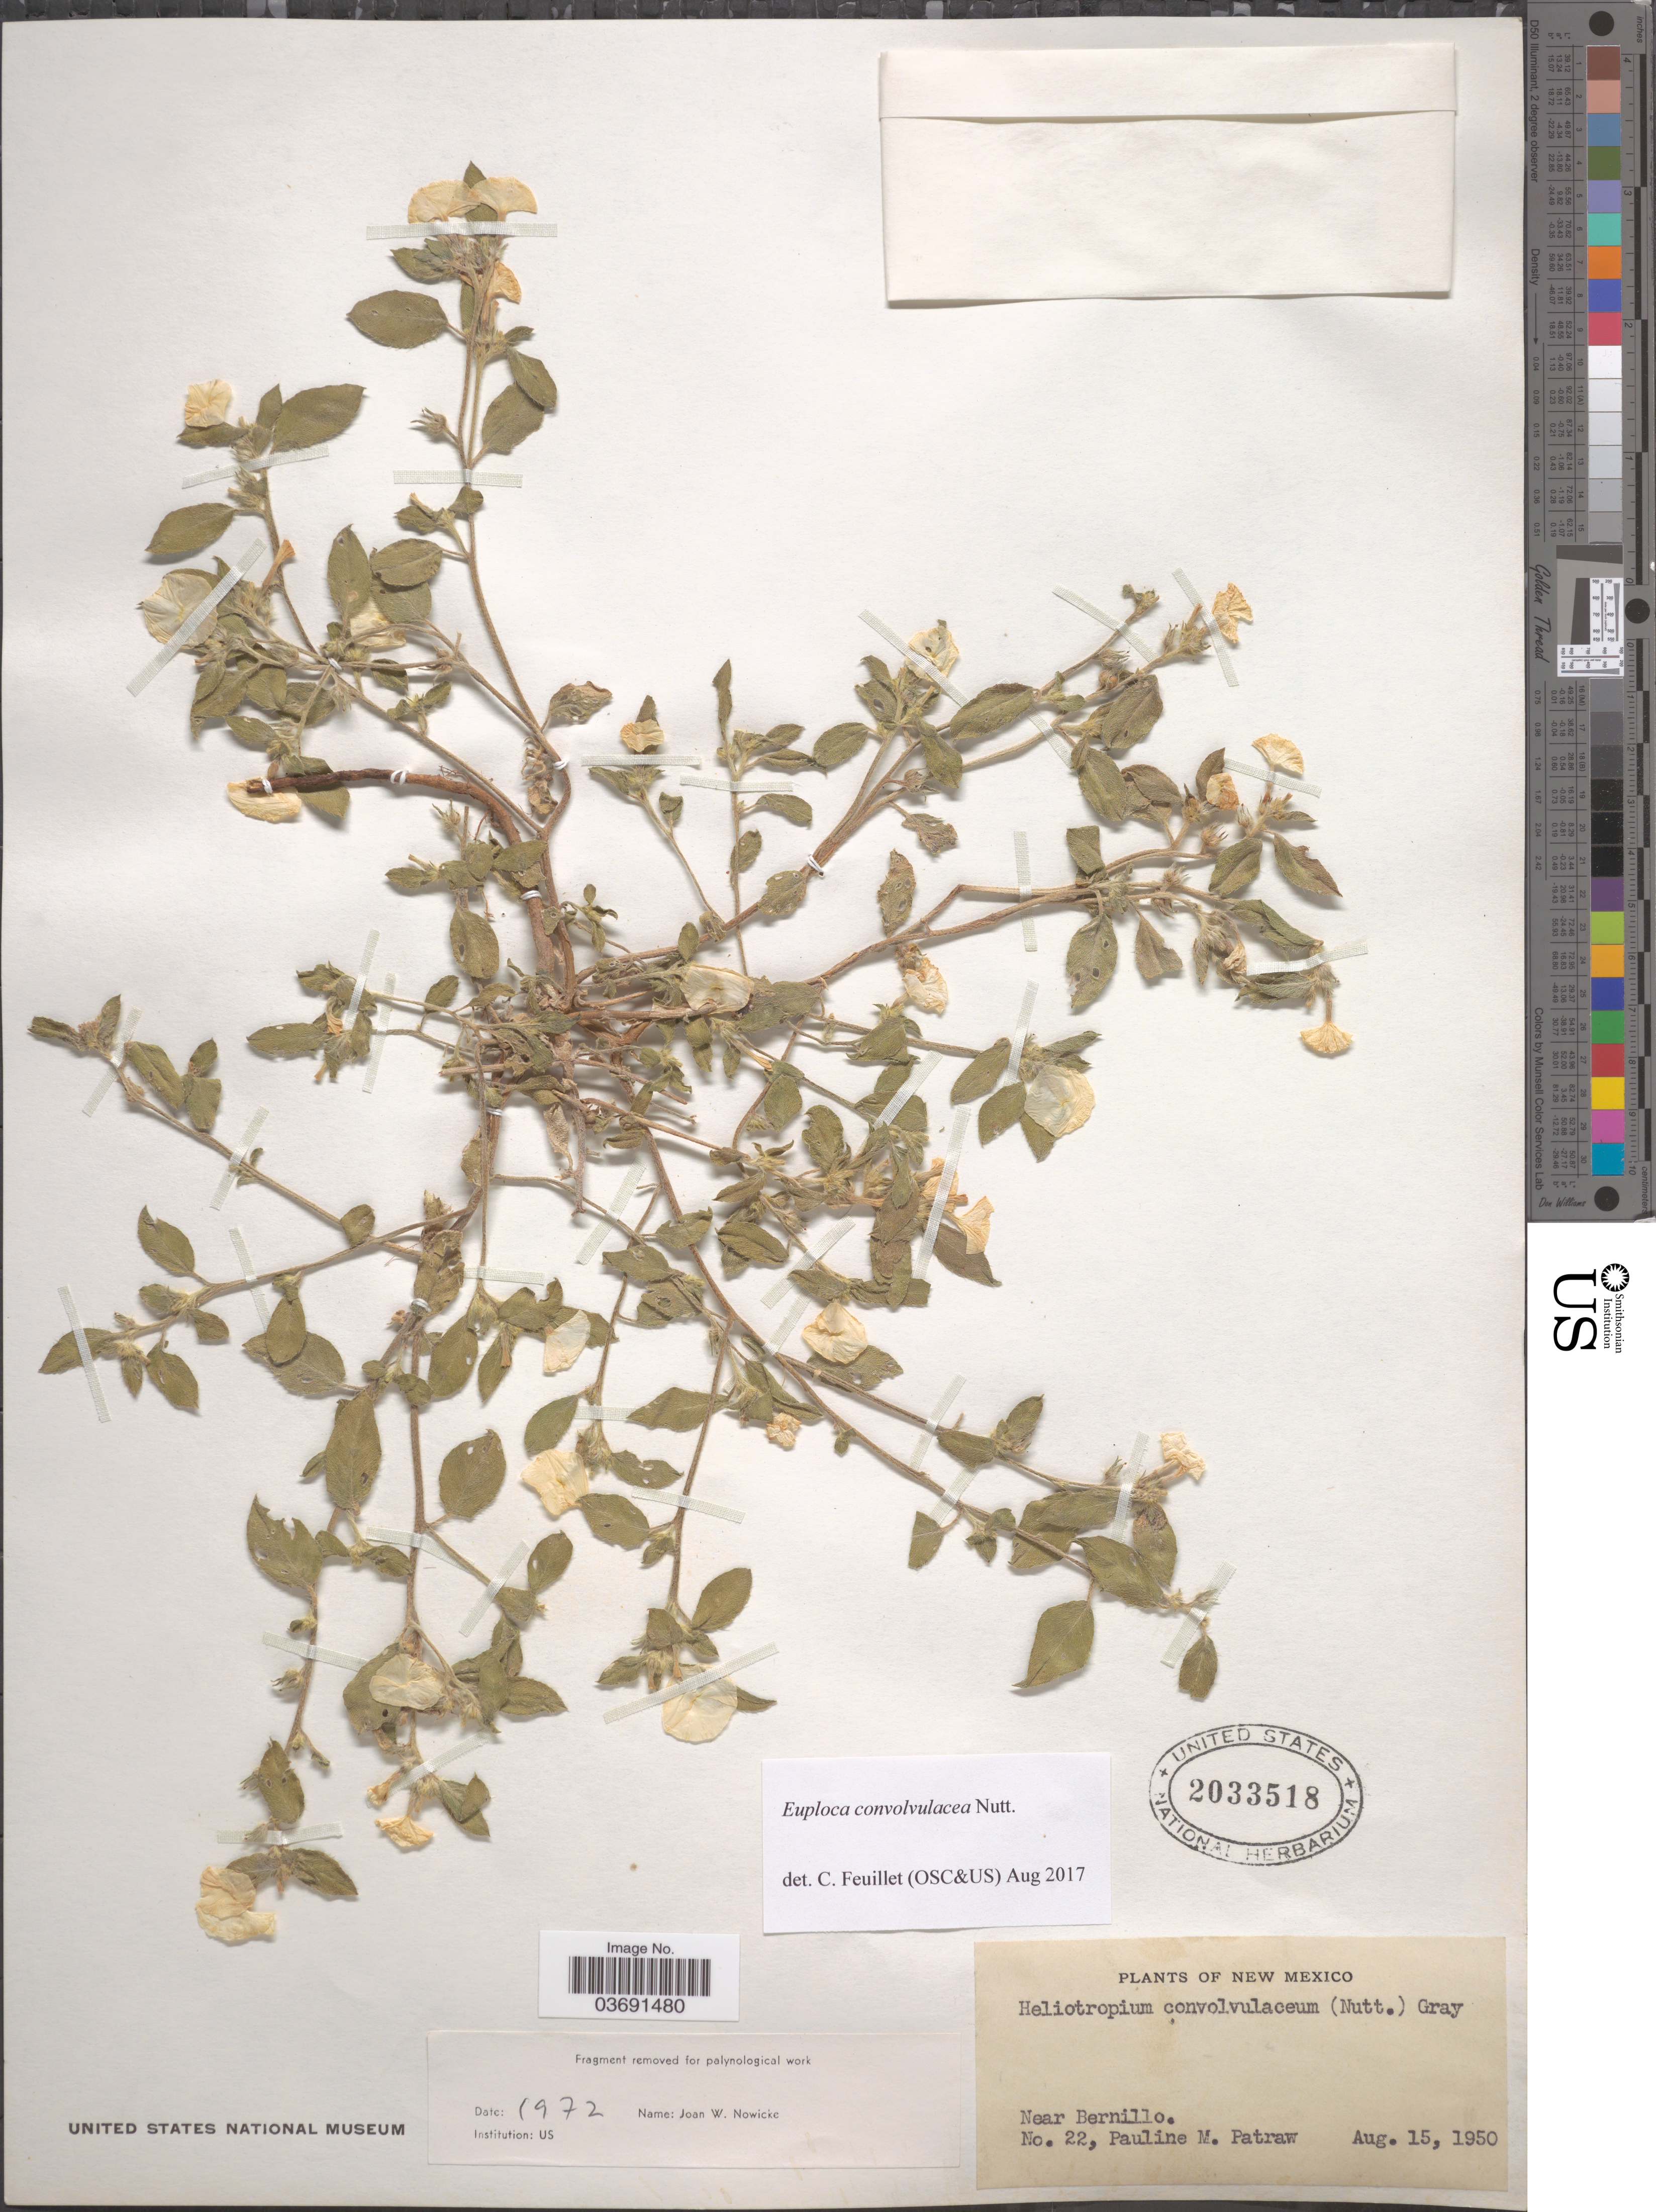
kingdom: Plantae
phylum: Tracheophyta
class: Magnoliopsida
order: Boraginales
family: Heliotropiaceae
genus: Euploca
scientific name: Euploca convolvulacea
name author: Nutt.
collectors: P. Patraw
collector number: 22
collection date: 1950-08-15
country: United States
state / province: New Mexico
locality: Near Bernillo.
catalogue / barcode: US 2033518